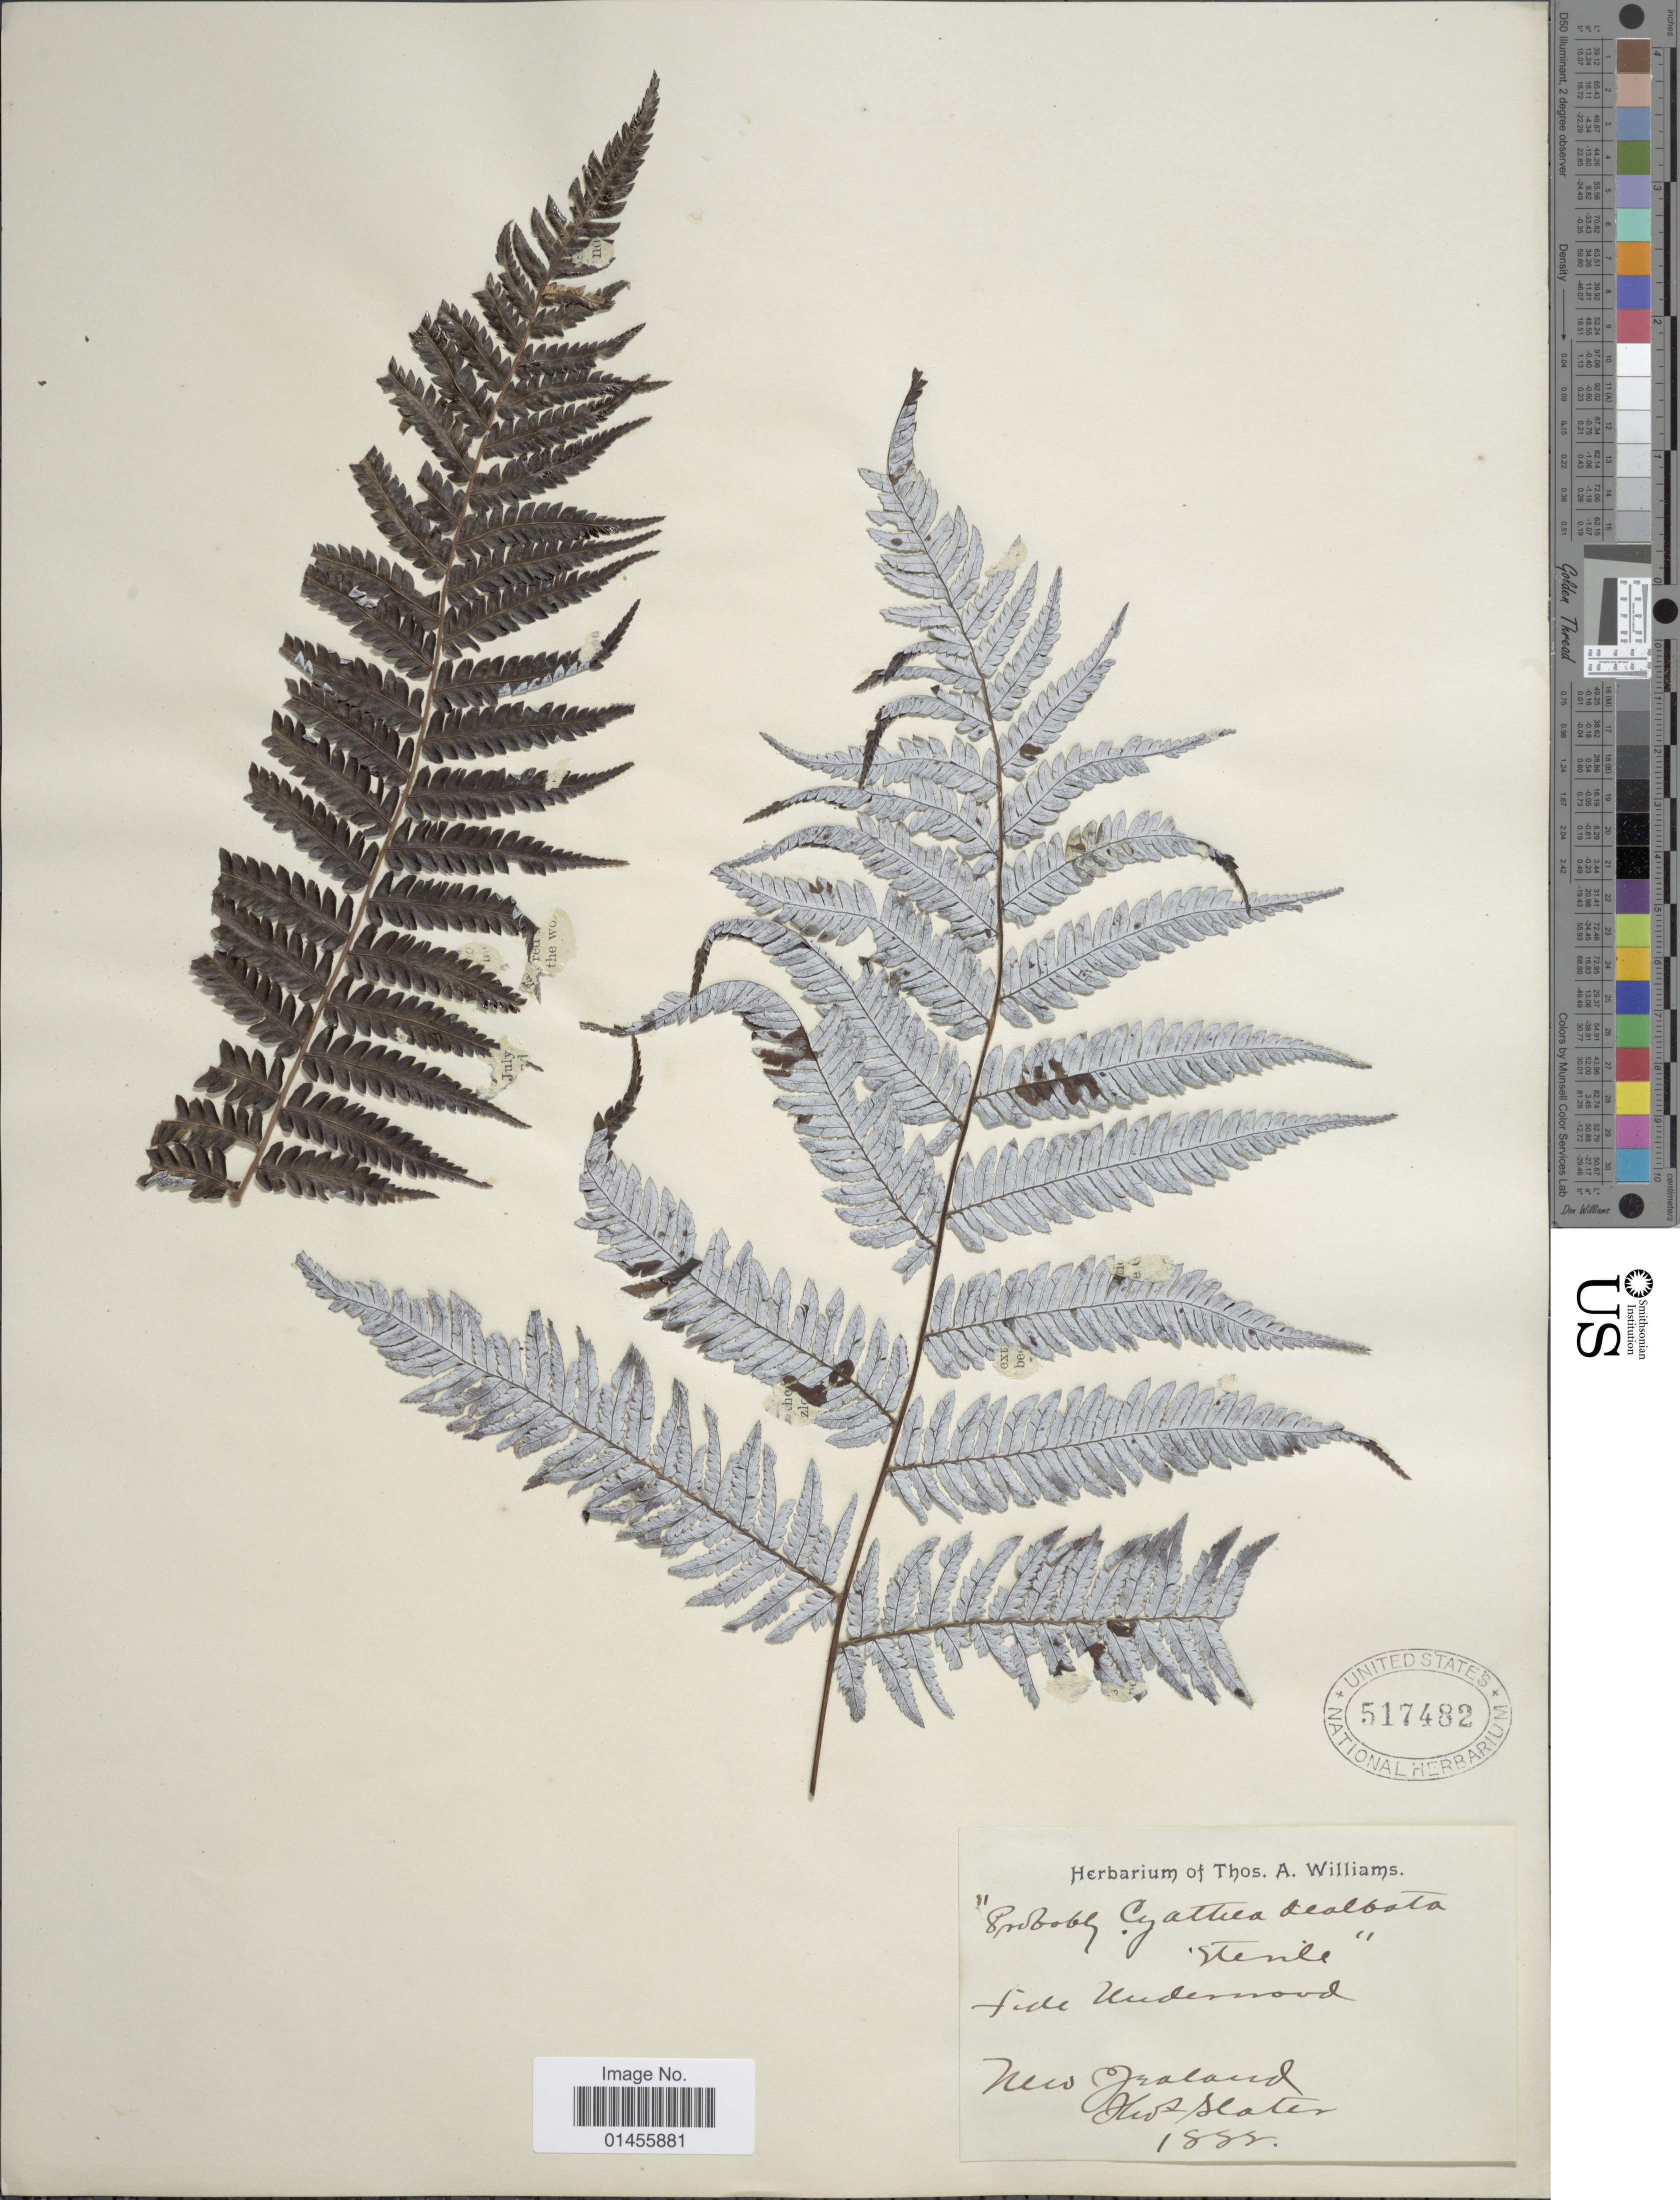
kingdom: Plantae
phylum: Tracheophyta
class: Polypodiopsida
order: Cyatheales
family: Cyatheaceae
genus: Alsophila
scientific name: Alsophila dealbata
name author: (G. Forst.)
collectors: H. Slater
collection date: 1888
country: New Zealand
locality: Fide Underwood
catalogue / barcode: US 517482